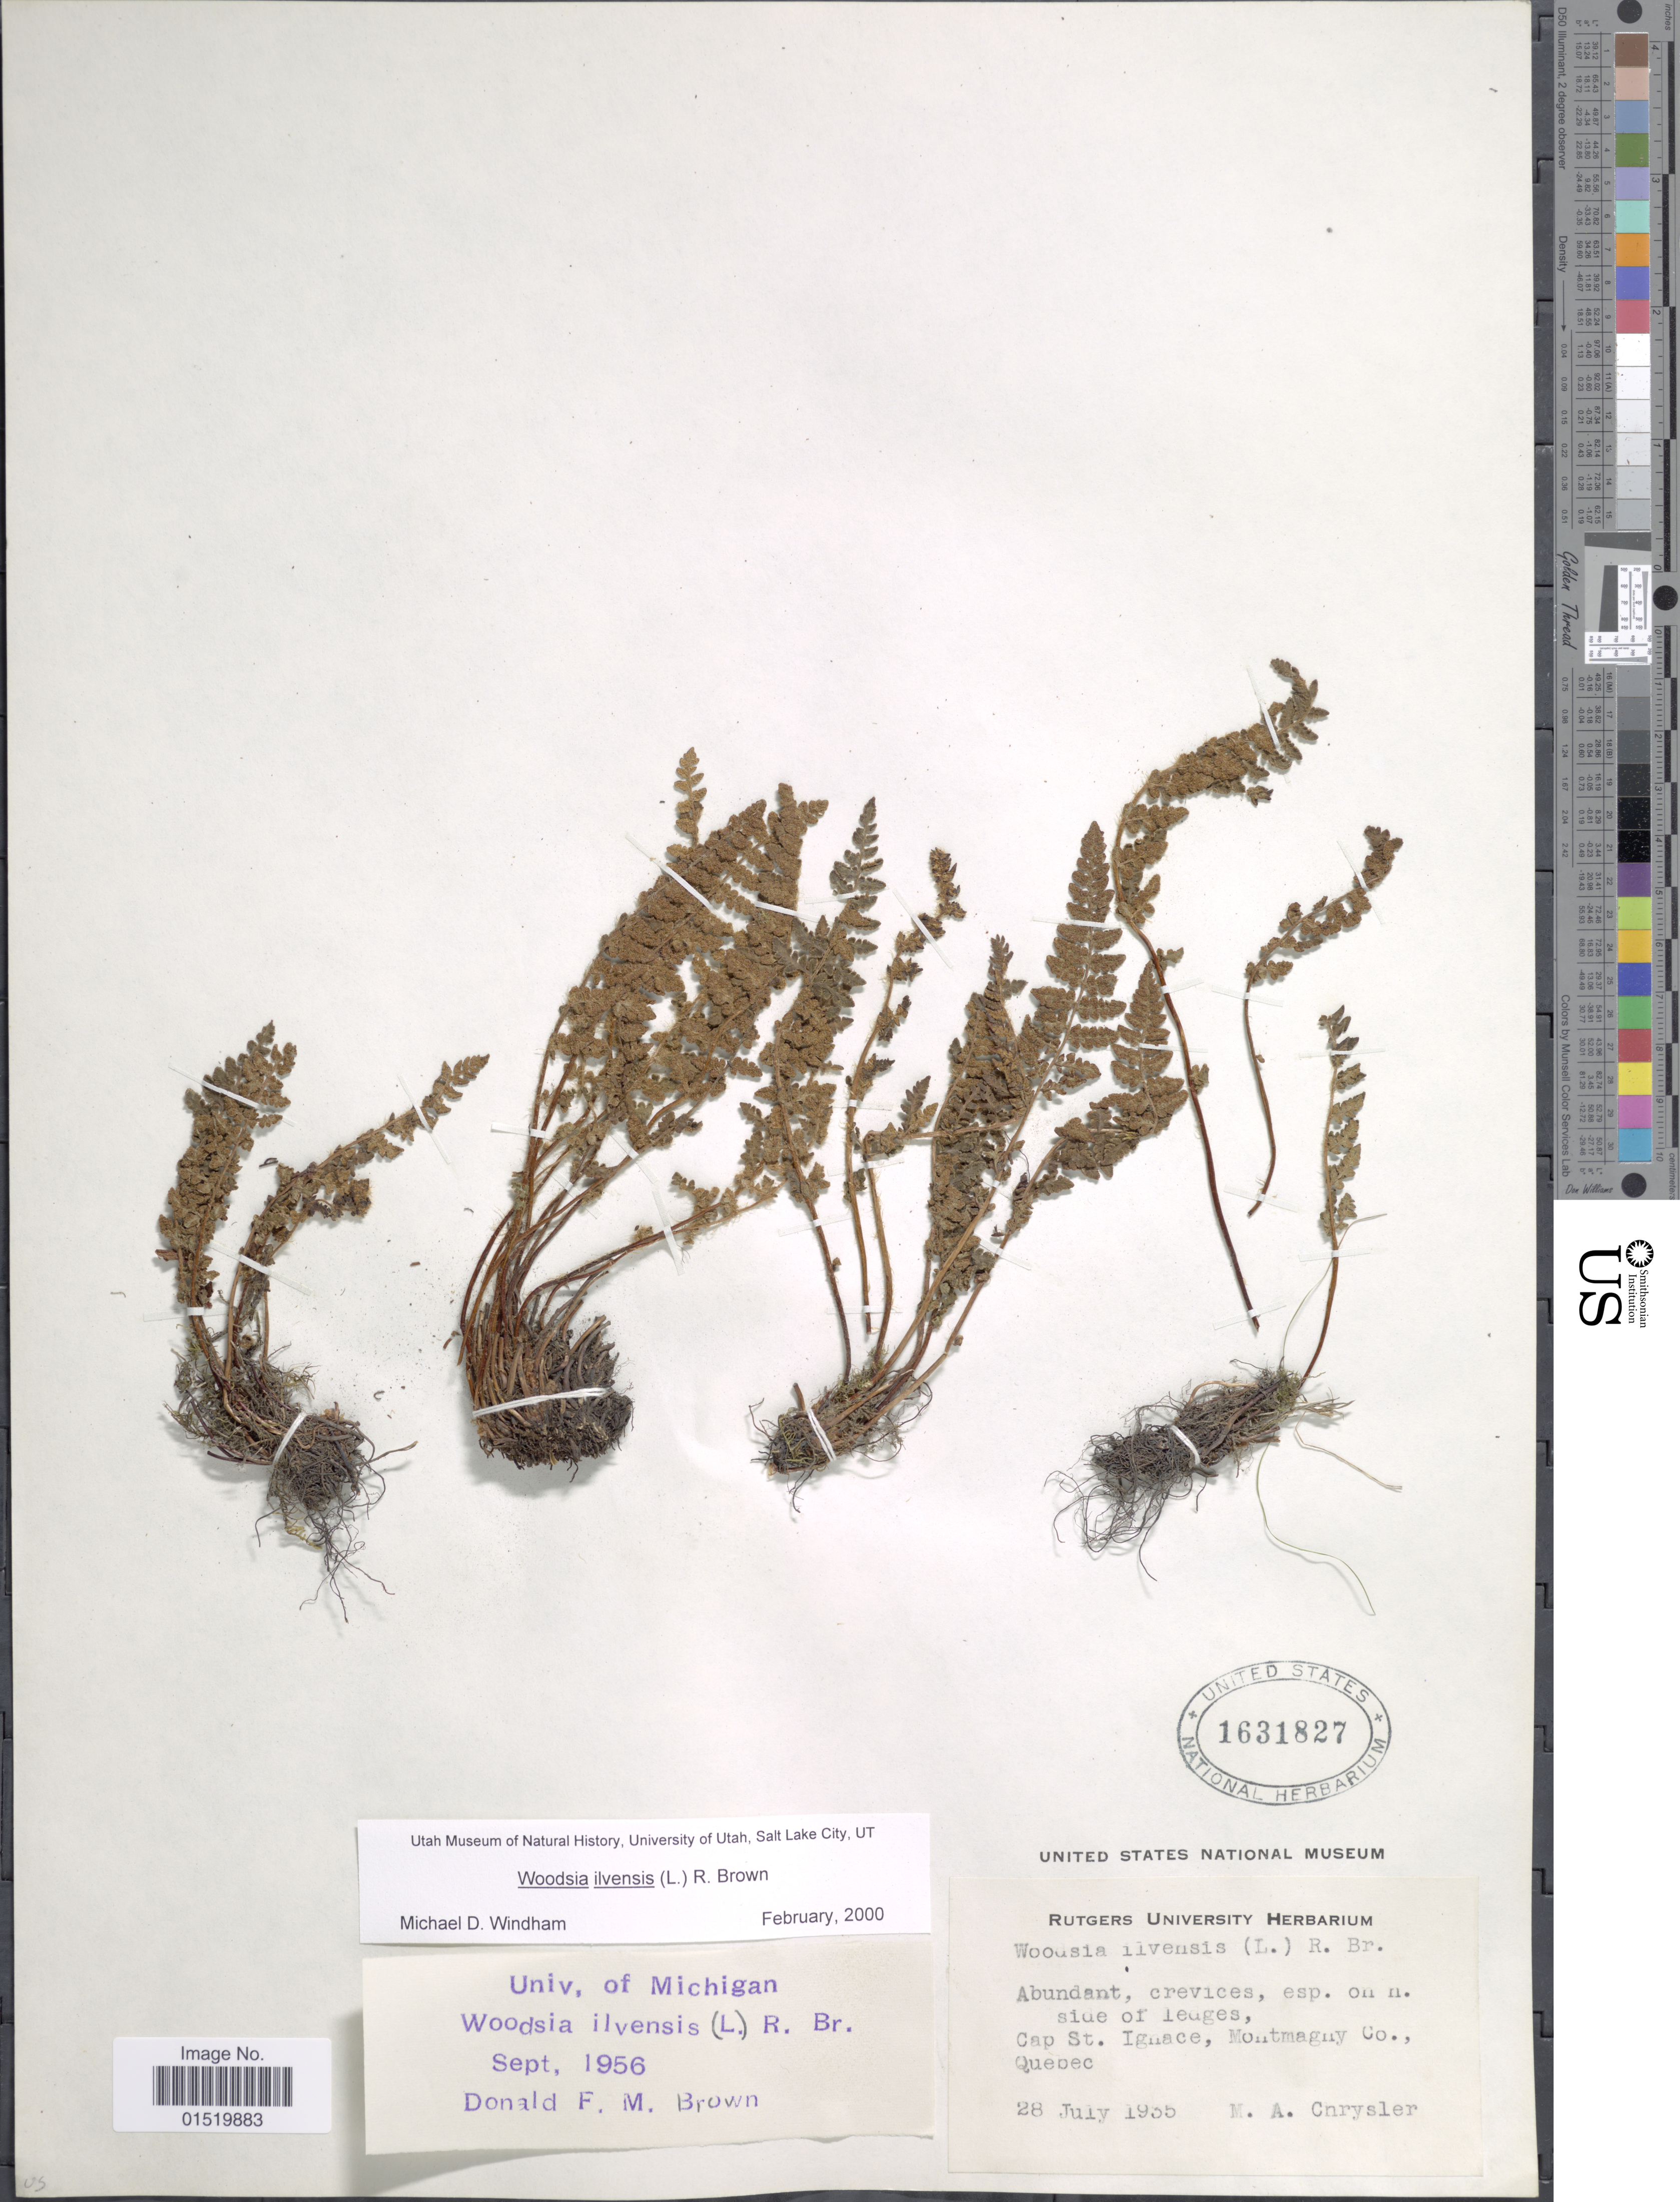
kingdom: Plantae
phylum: Tracheophyta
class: Polypodiopsida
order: Polypodiales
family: Woodsiaceae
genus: Woodsia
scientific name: Woodsia ilvensis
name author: (L.) R. Br.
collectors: M. A. Chrysler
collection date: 1935-07-28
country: Canada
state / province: Quebec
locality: Side of ledges, Cap St Ignace, Montmagny Co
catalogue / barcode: US 1631827